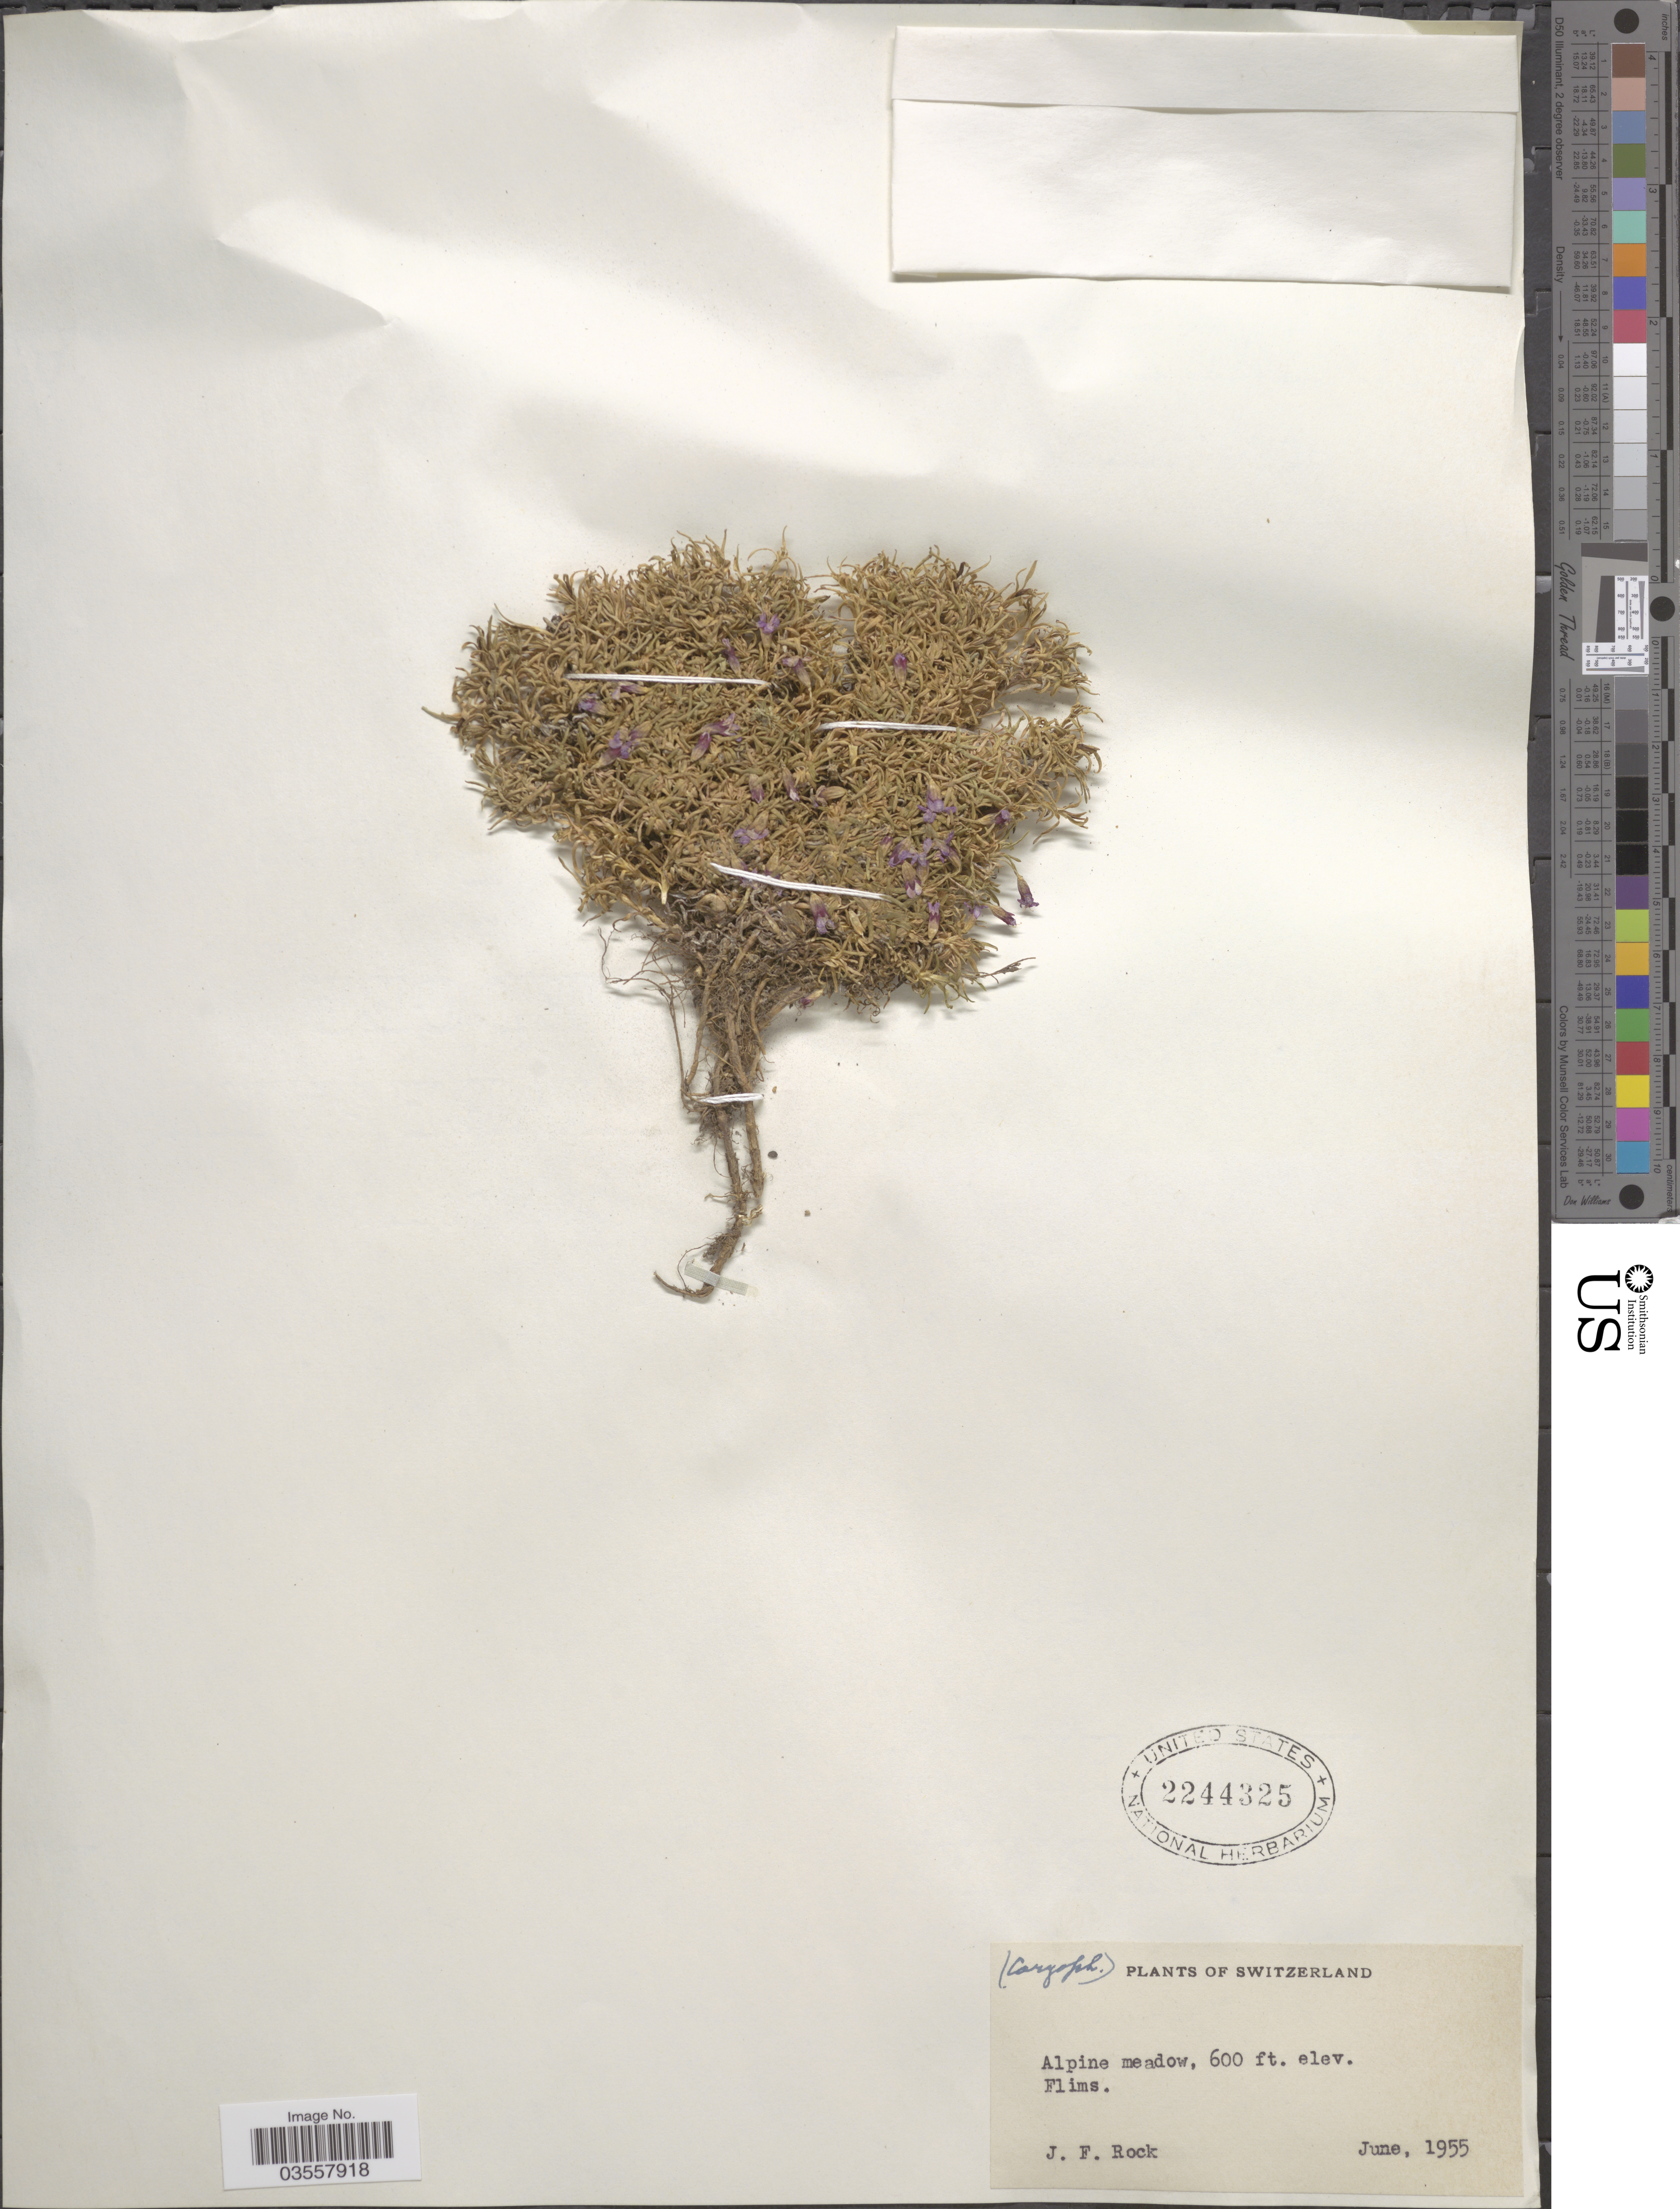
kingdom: Plantae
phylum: Tracheophyta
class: Magnoliopsida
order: Caryophyllales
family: Caryophyllaceae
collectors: J. Rock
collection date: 1955-06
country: Switzerland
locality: Alpine meadow. Flims.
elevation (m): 183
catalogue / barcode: US 2244325